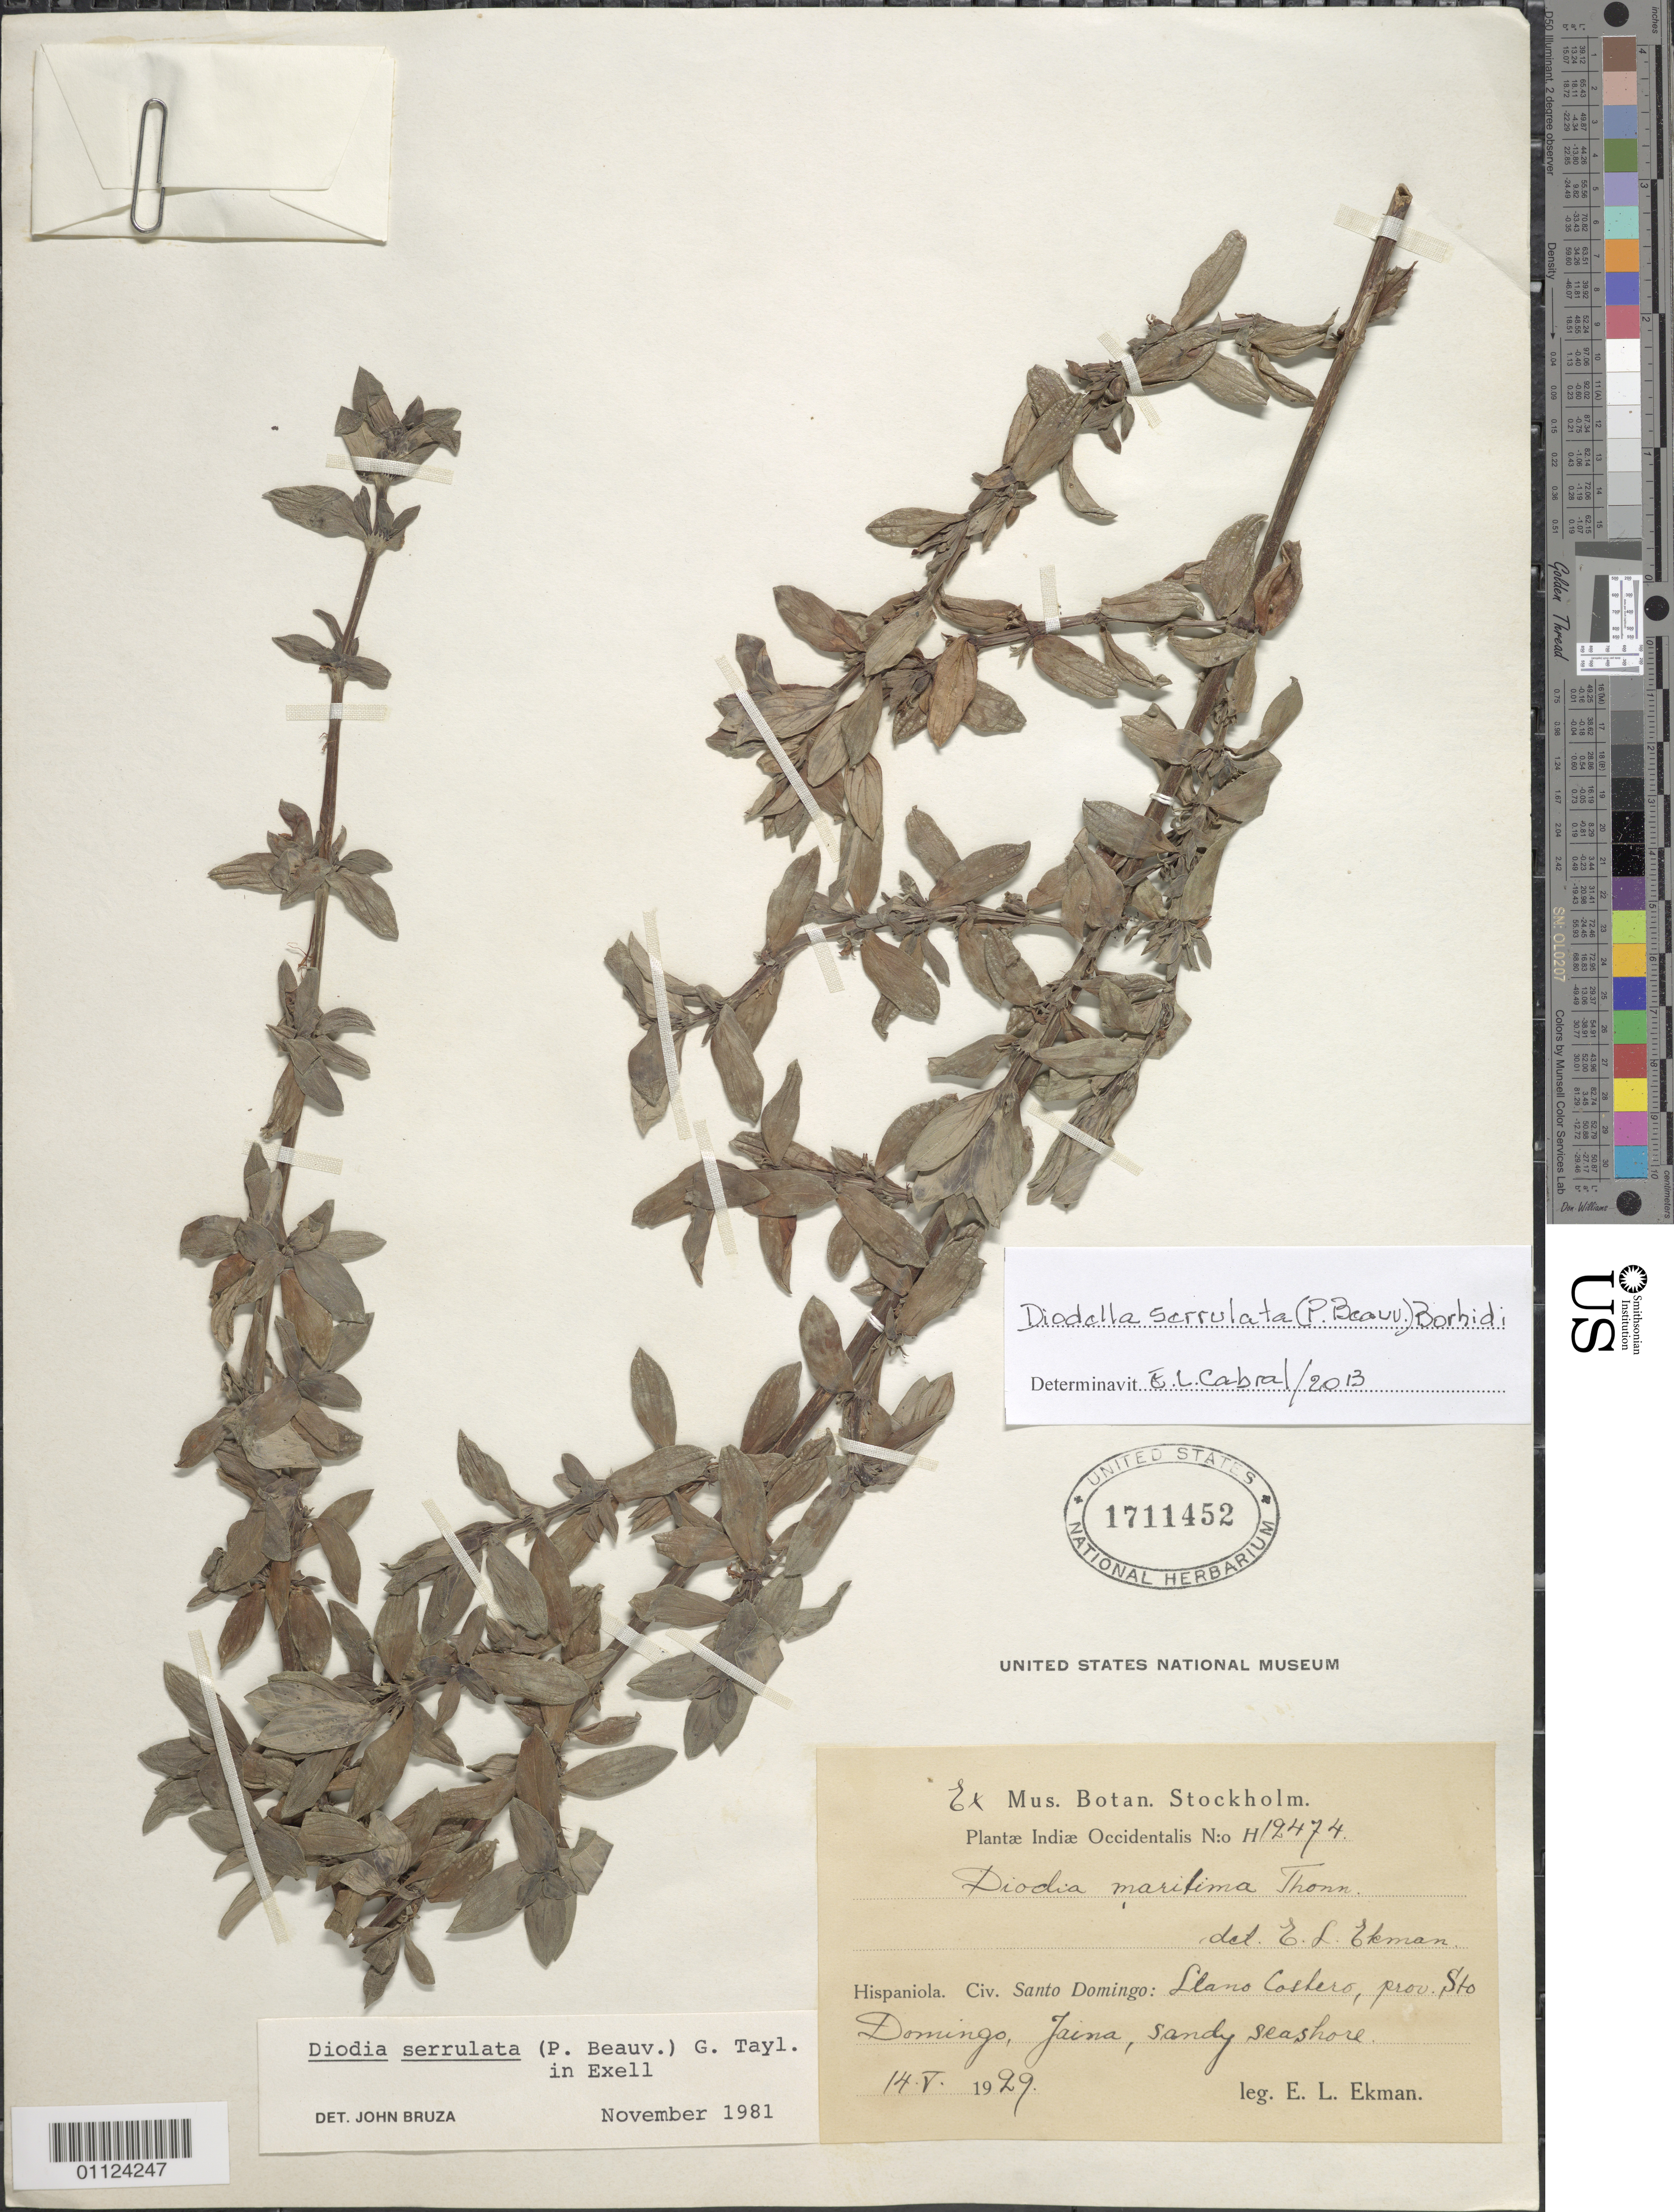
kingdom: Plantae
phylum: Tracheophyta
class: Magnoliopsida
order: Gentianales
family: Rubiaceae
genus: Diodia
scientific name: Diodia serrulata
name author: (P. Beauv.) G. Taylor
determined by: Bruza, J.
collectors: E. L. Ekman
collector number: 12474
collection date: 1929-05-14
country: Dominican Republic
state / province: Santo Domingo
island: Hispaniola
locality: Llano Costero, Jaina.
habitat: Sandy seashore.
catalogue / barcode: US 1711452